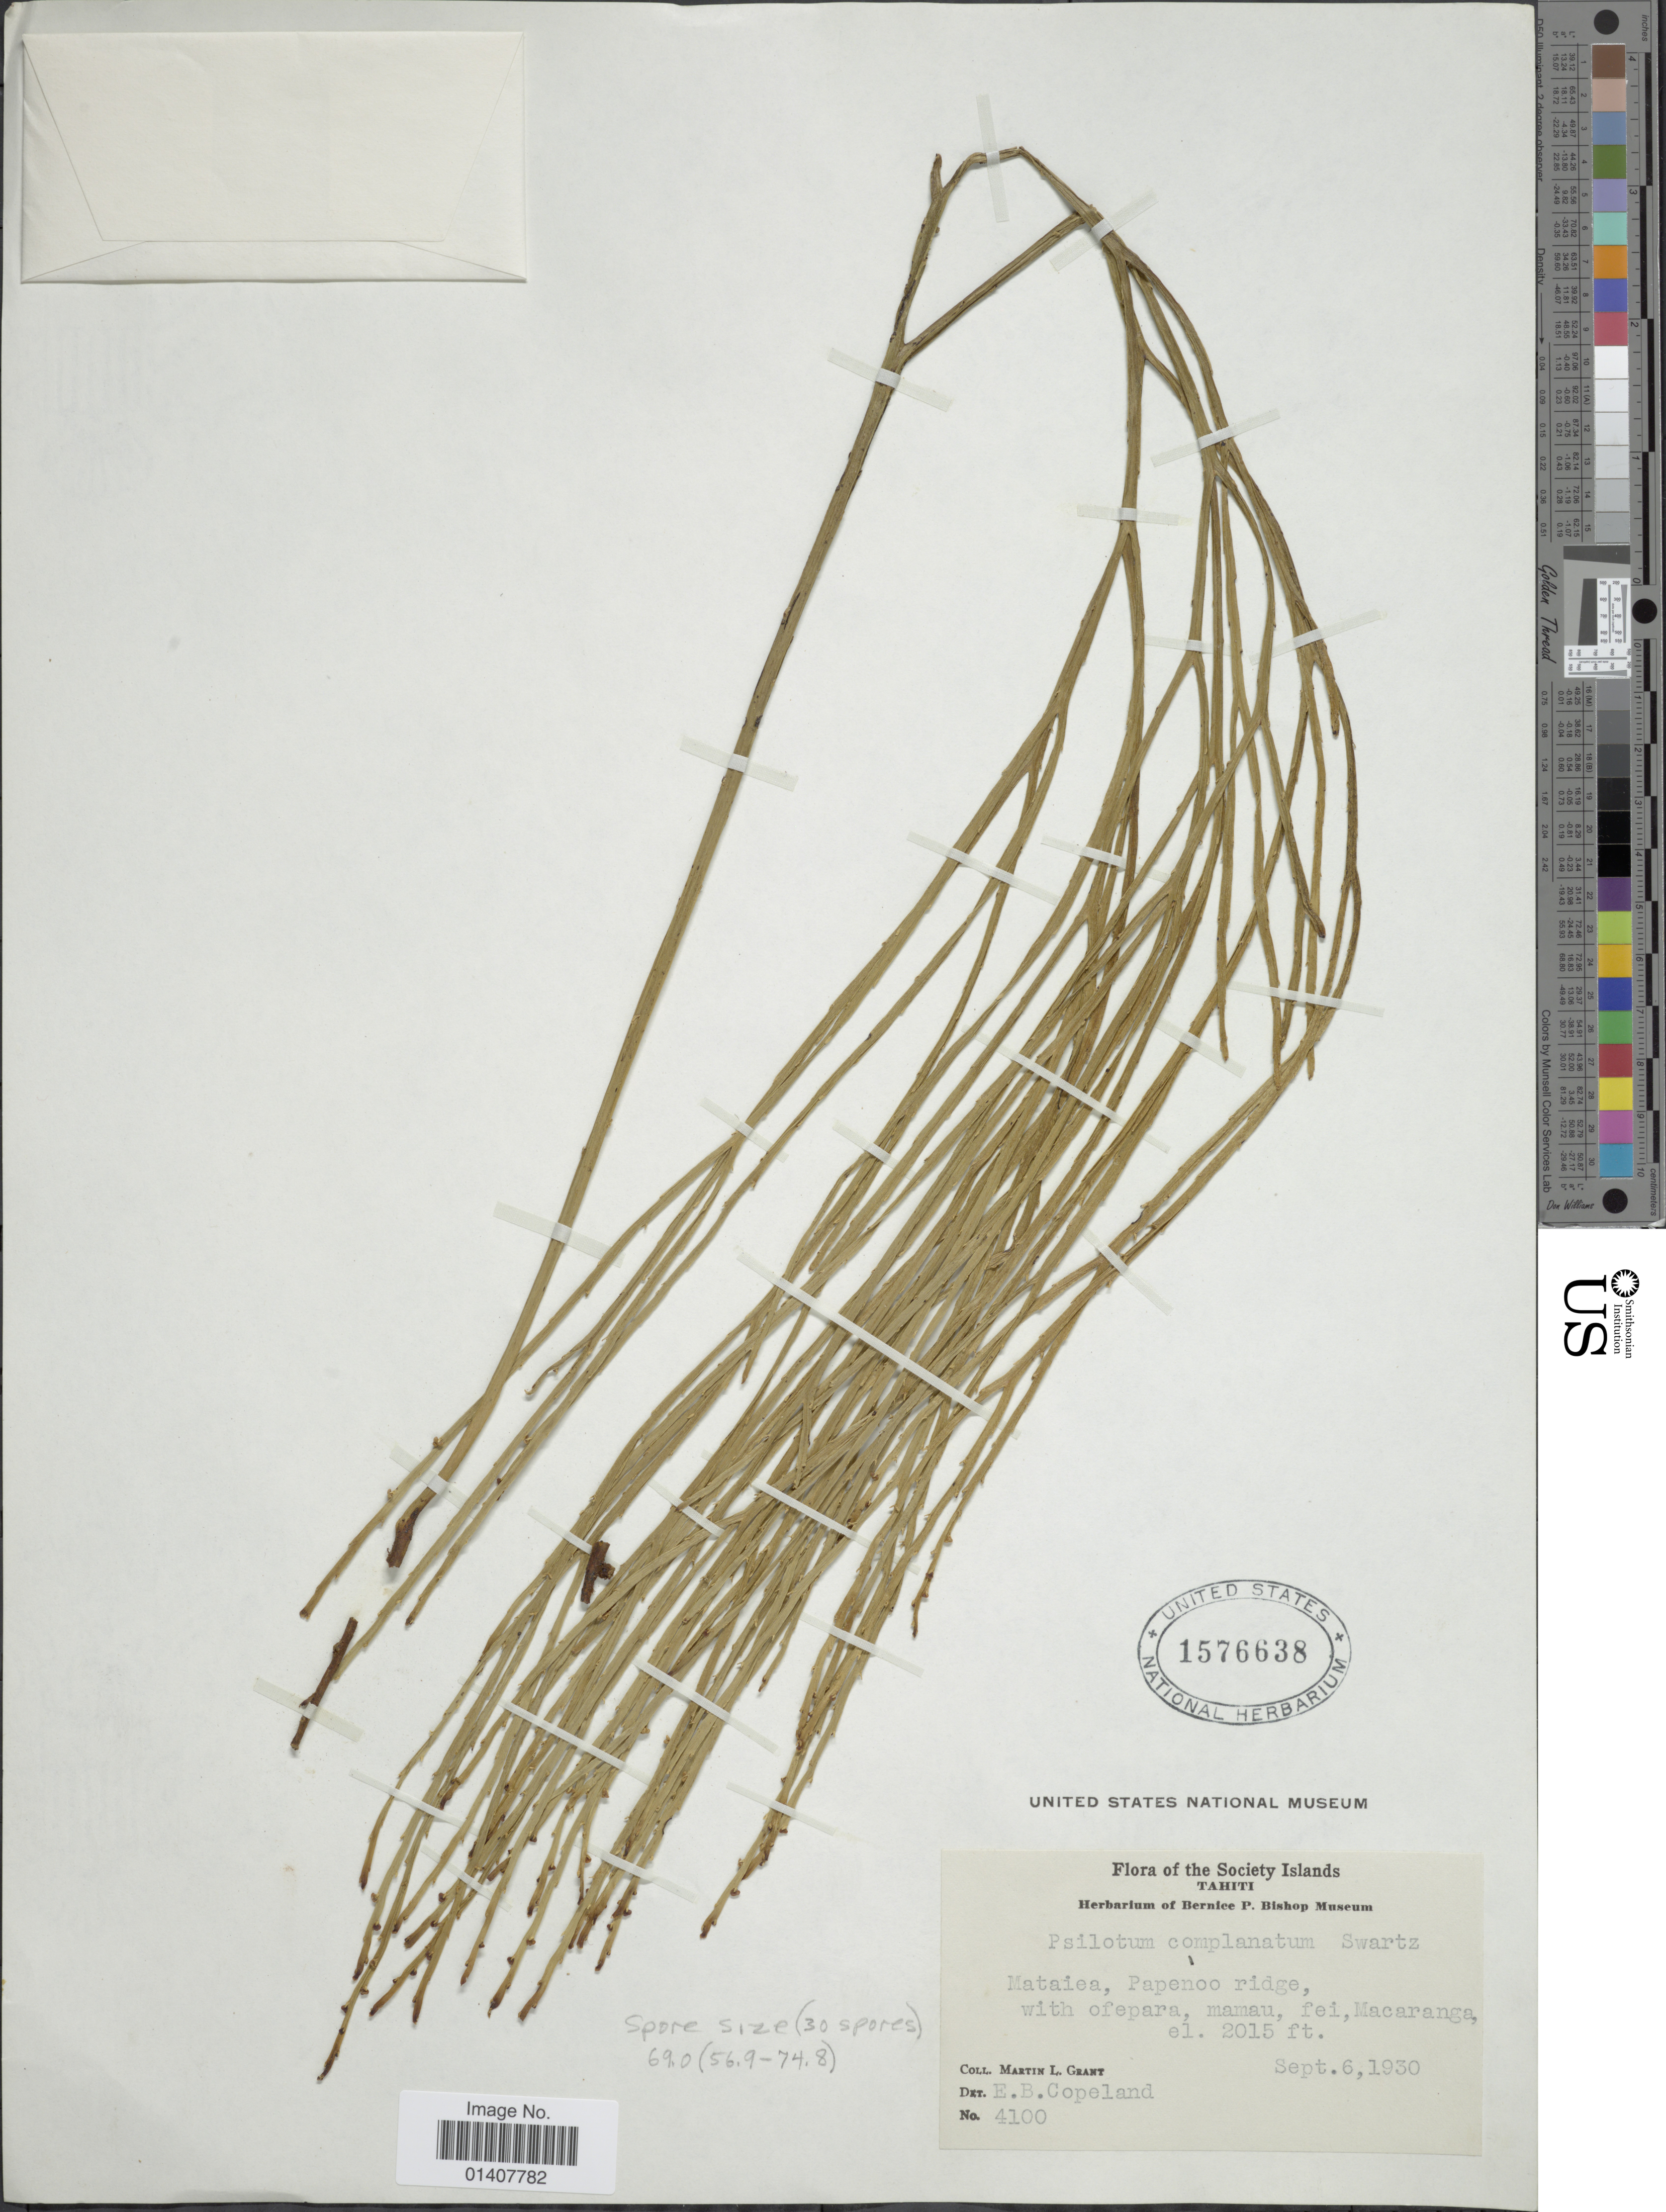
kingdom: Plantae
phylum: Tracheophyta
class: Polypodiopsida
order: Psilotales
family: Psilotaceae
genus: Psilotum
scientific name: Psilotum complanatum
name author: Sw.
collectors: E. B. Copeland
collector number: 4100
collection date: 1930-09-06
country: French Polynesia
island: Tahiti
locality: Society Islands, Tahiti, Mataeia, Papenoo ridge, with ofepara, mamau, fei, Macaranga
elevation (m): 614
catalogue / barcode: US 1576638